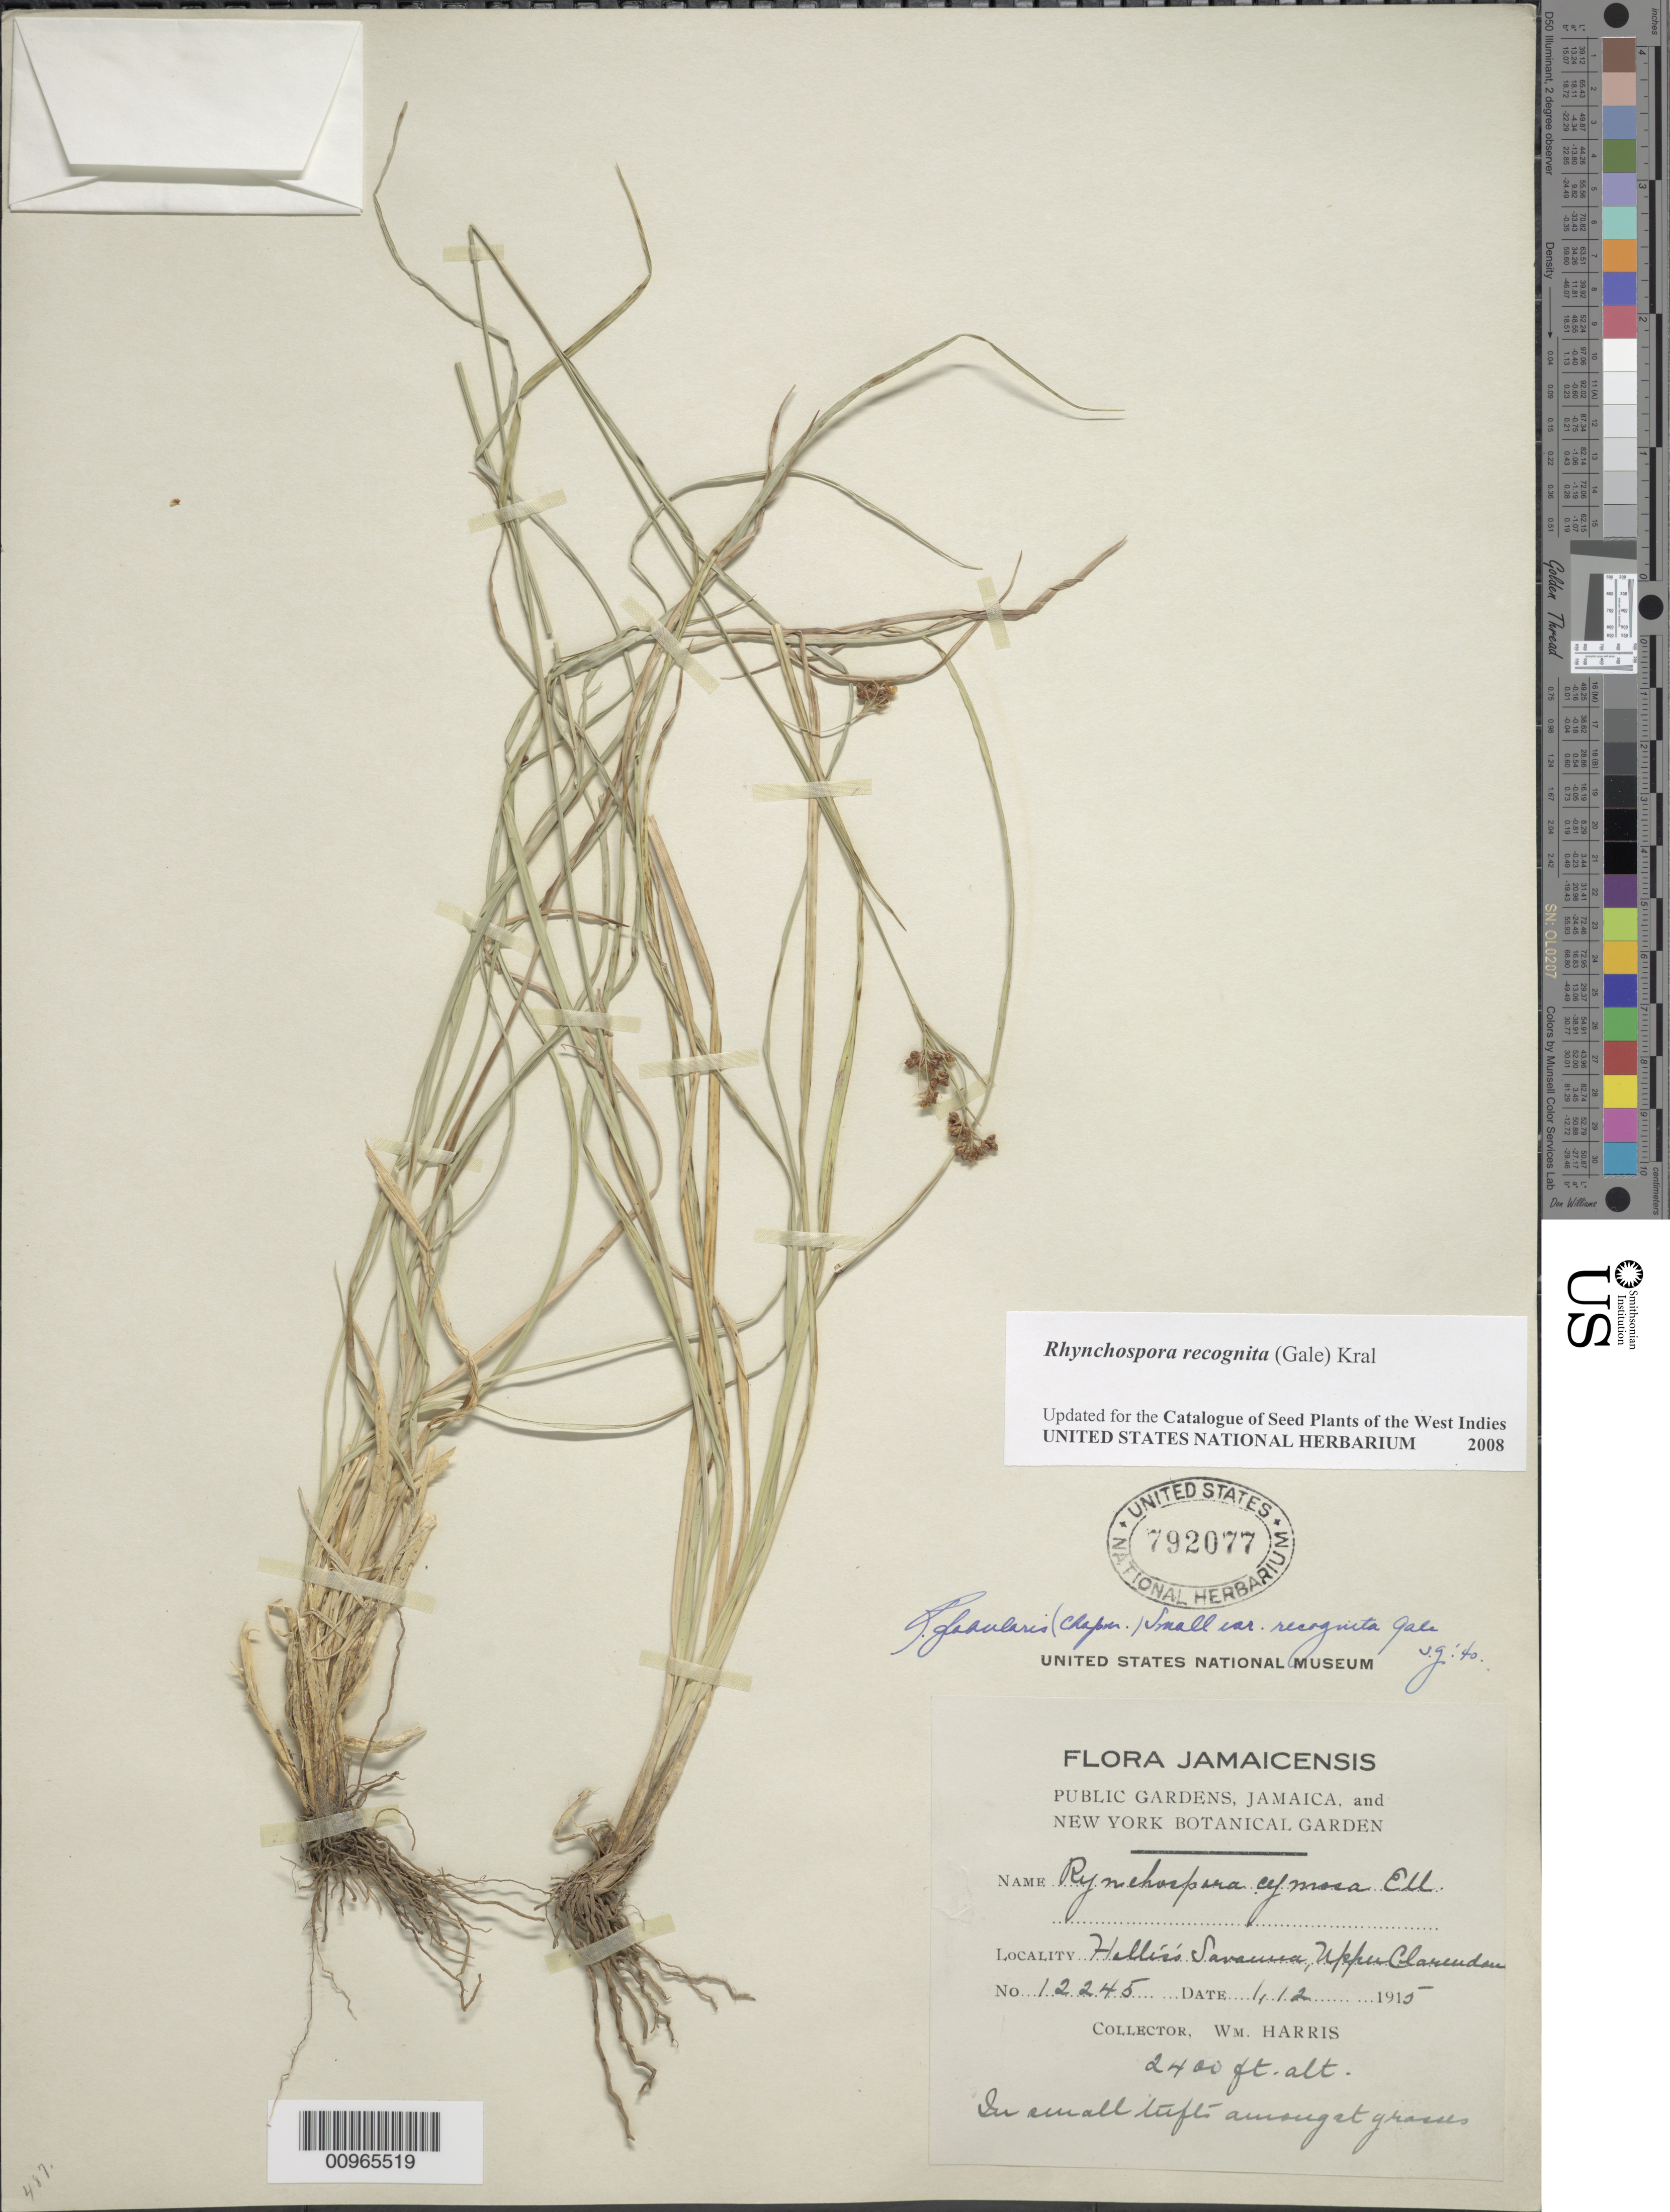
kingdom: Plantae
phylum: Tracheophyta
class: Liliopsida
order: Poales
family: Cyperaceae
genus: Rhynchospora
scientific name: Rhynchospora recognita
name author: (Gale) Kral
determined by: Strong, M. T., (US), Smithsonian Institution - National Museum of Natural History (UNITED STATES)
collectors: W. H. Harris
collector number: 12245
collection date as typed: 01 Dec 1915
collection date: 1915-12-01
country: Jamaica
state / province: Clarendon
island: Jamaica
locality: "Hallis's" Savanna, Upper Clarendon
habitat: Amongst grasses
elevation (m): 732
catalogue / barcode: US 792077